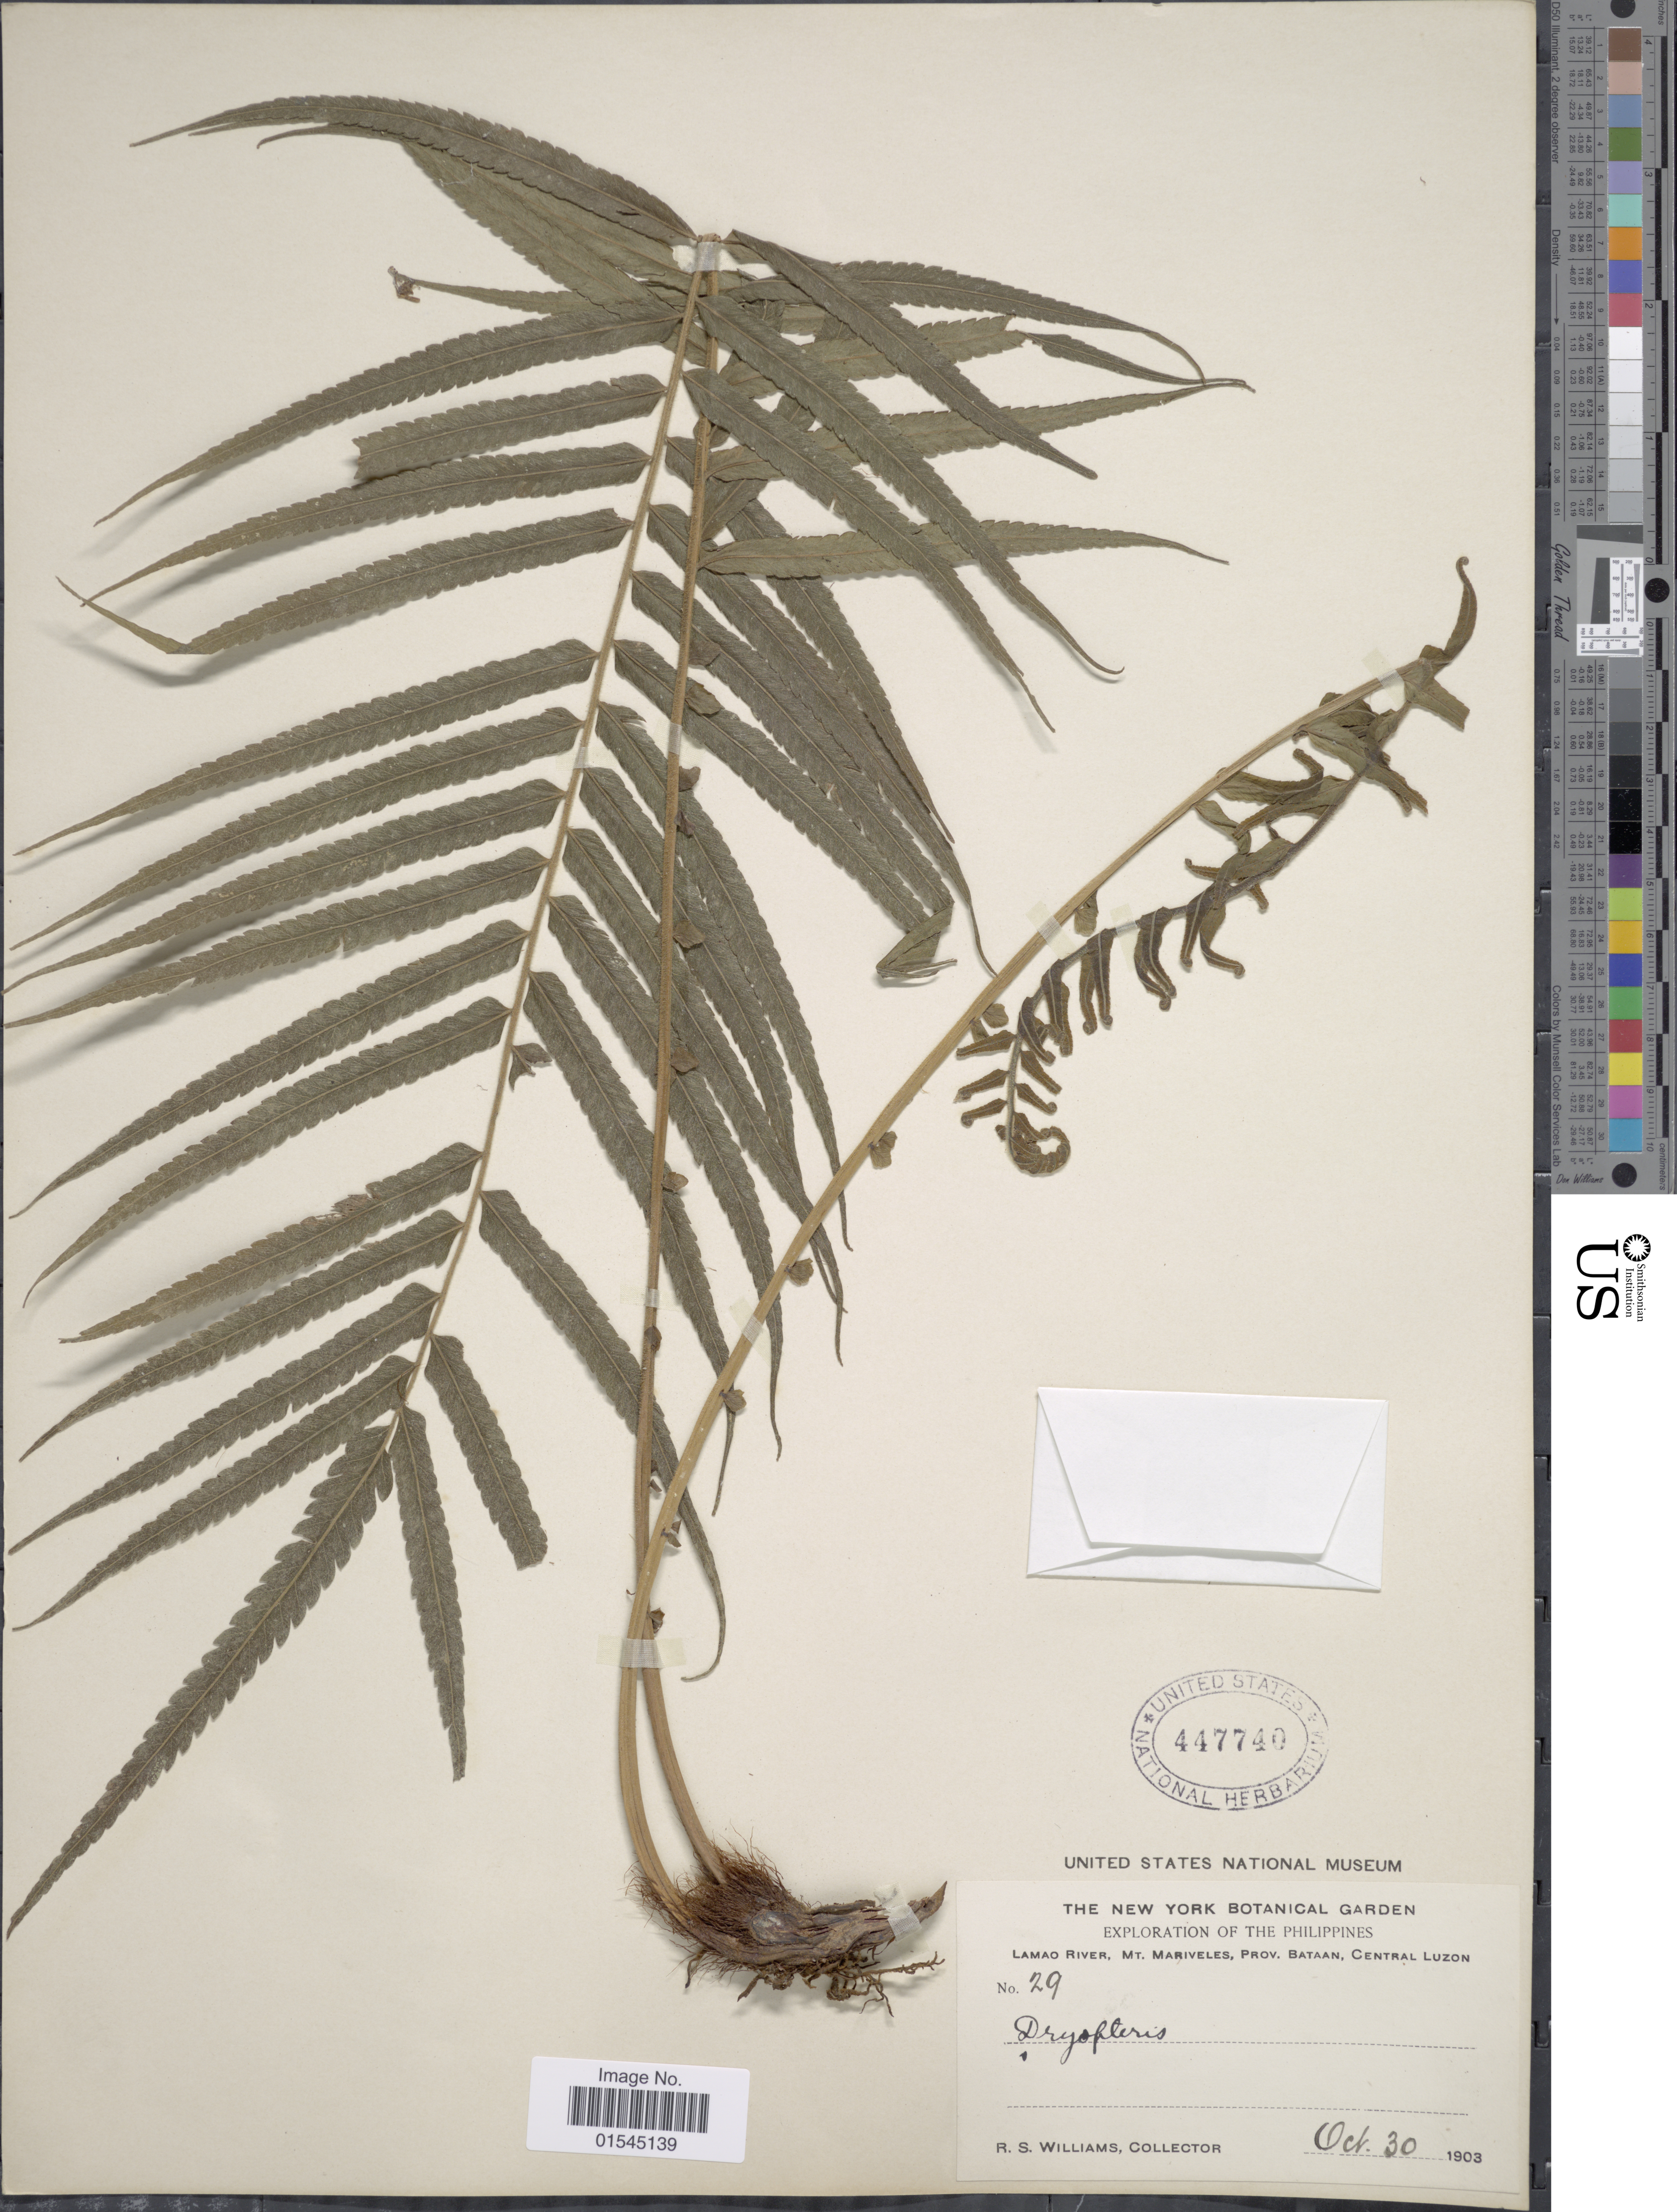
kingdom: Plantae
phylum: Tracheophyta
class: Polypodiopsida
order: Polypodiales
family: Thelypteridaceae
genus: Sphaerostephanos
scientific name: Sphaerostephanos productus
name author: (Kaulf.) Holttum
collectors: R. S. Williams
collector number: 29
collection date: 1903-10-30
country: Philippines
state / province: Central Luzon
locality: Lamao River, Mt. Mariveles, Prov. Bataan, Central Luzon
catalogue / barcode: US 447740